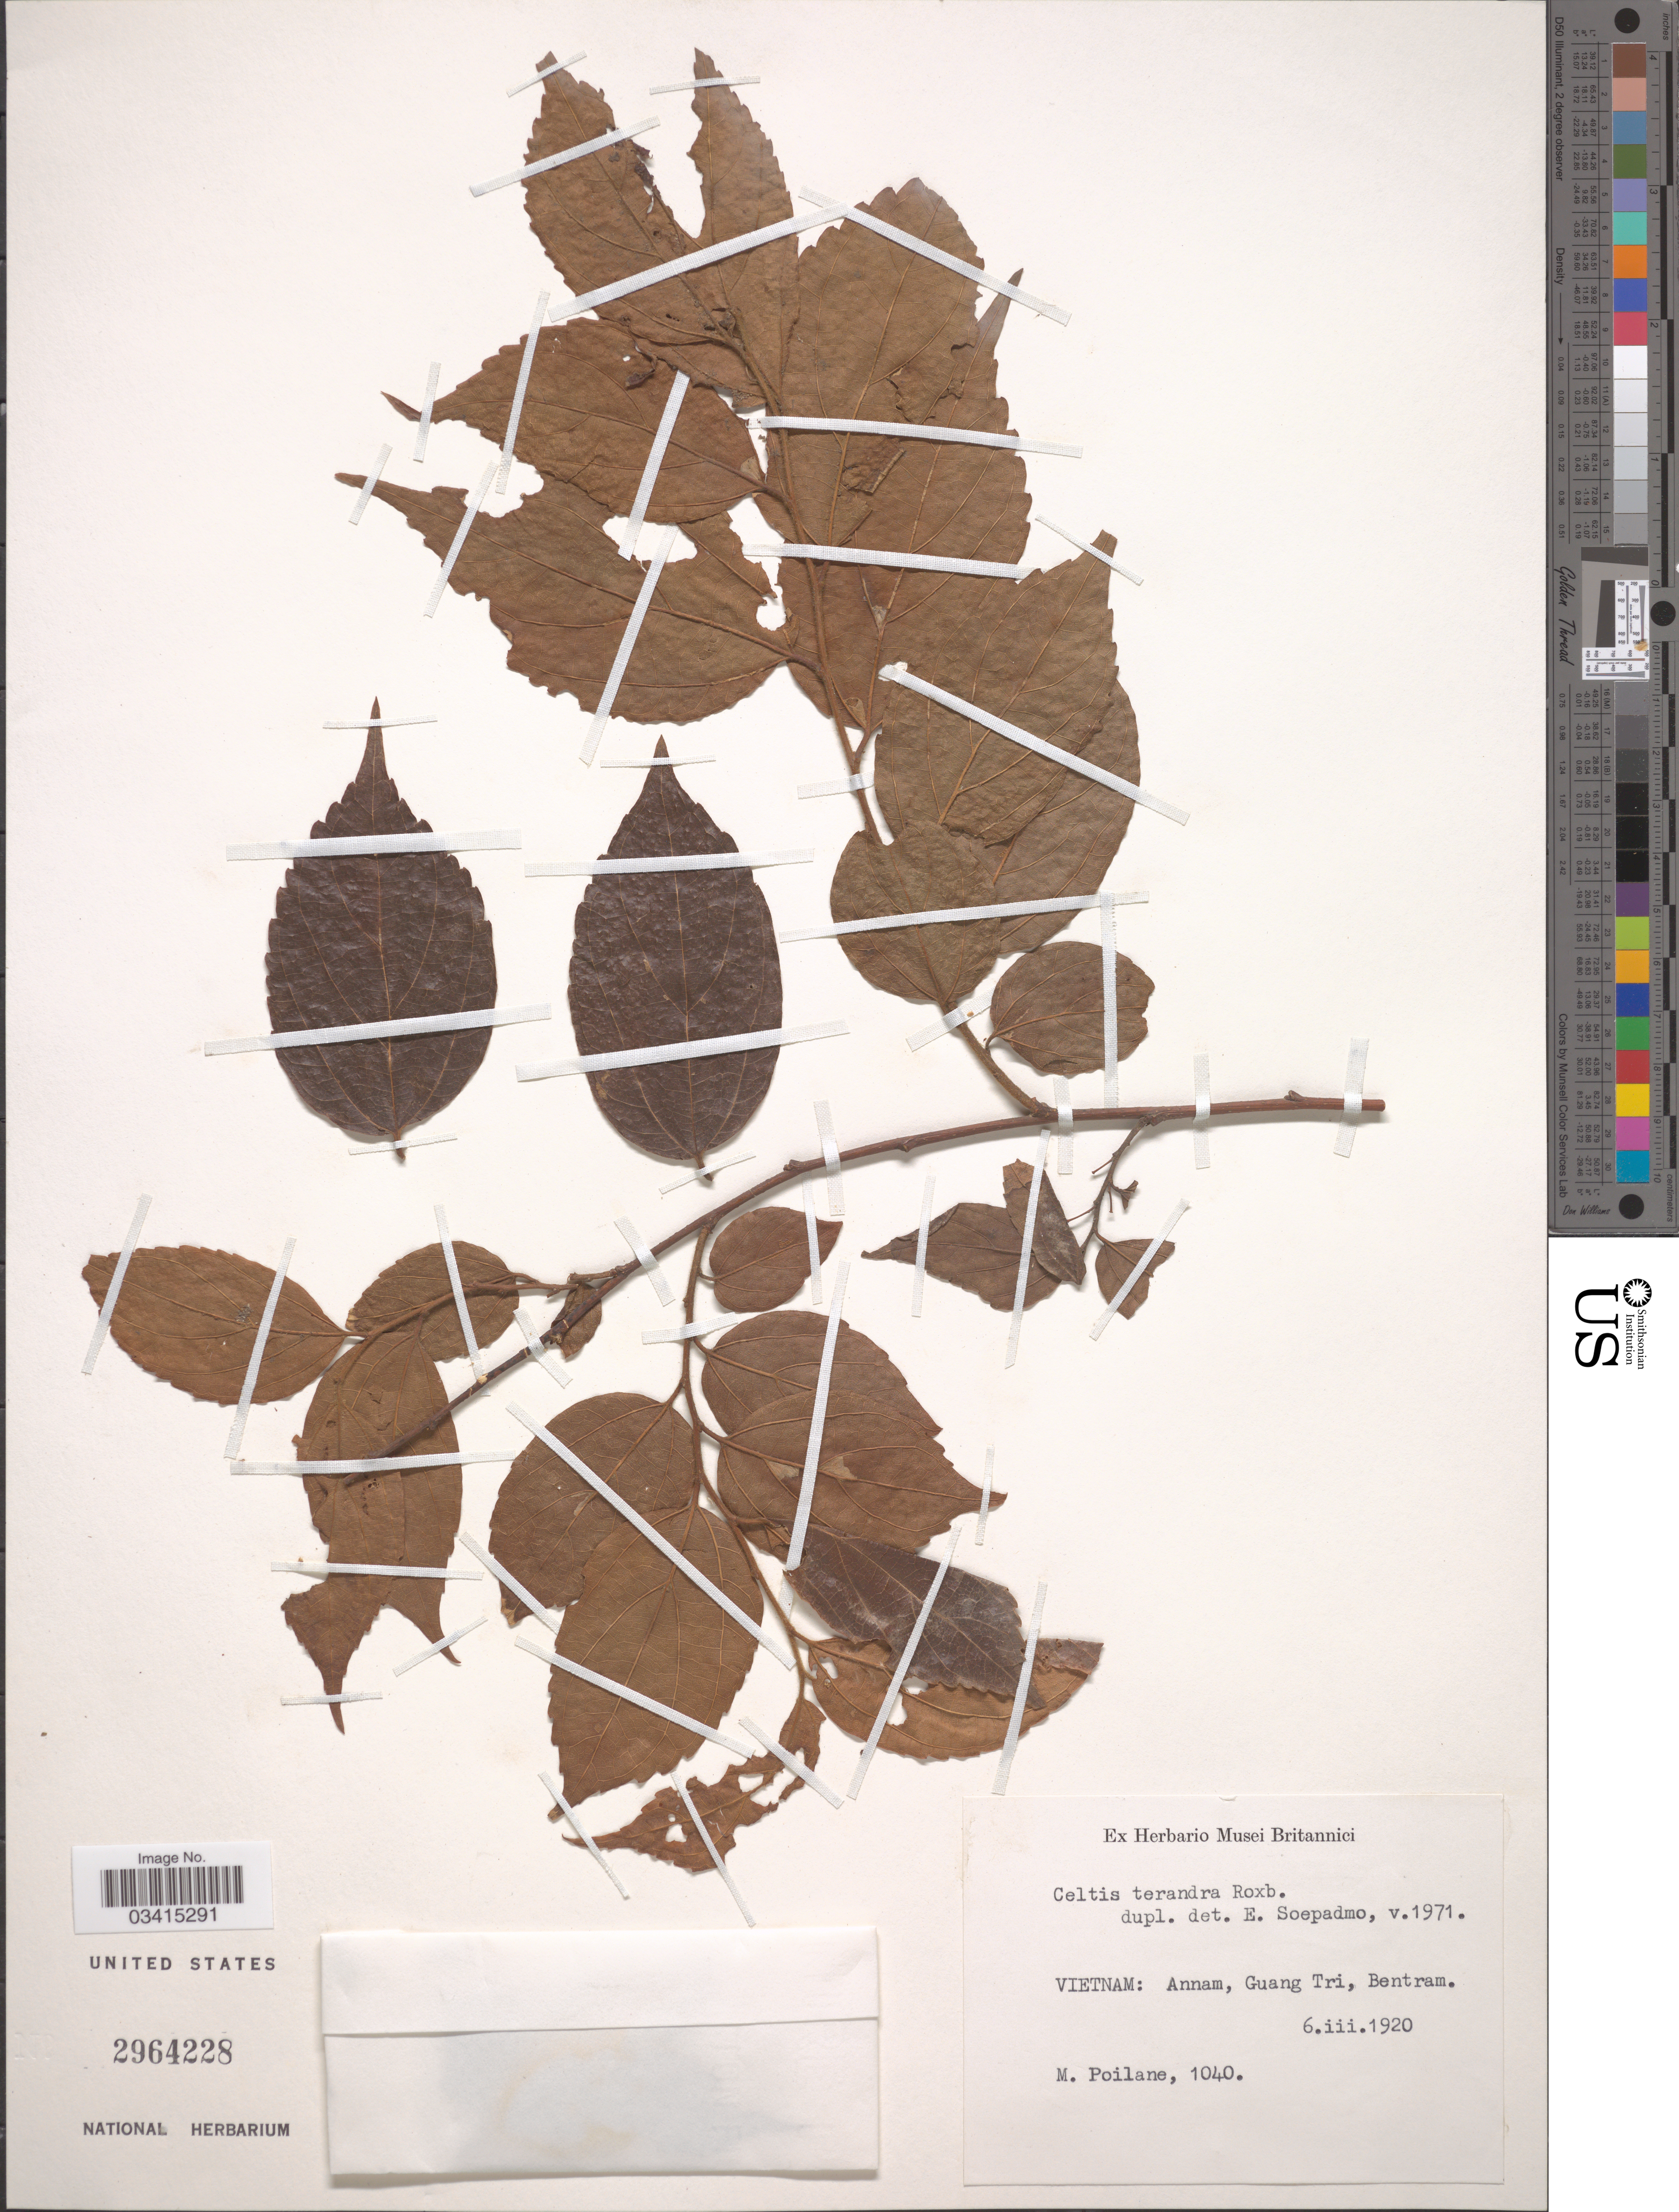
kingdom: Plantae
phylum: Tracheophyta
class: Magnoliopsida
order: Rosales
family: Cannabaceae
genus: Celtis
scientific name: Celtis tetrandra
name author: Roxb.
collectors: M. Poilane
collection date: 1920-03-06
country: Vietnam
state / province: Quang Tri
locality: Annam, Quang Tri, Bentram.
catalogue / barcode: US 2964228